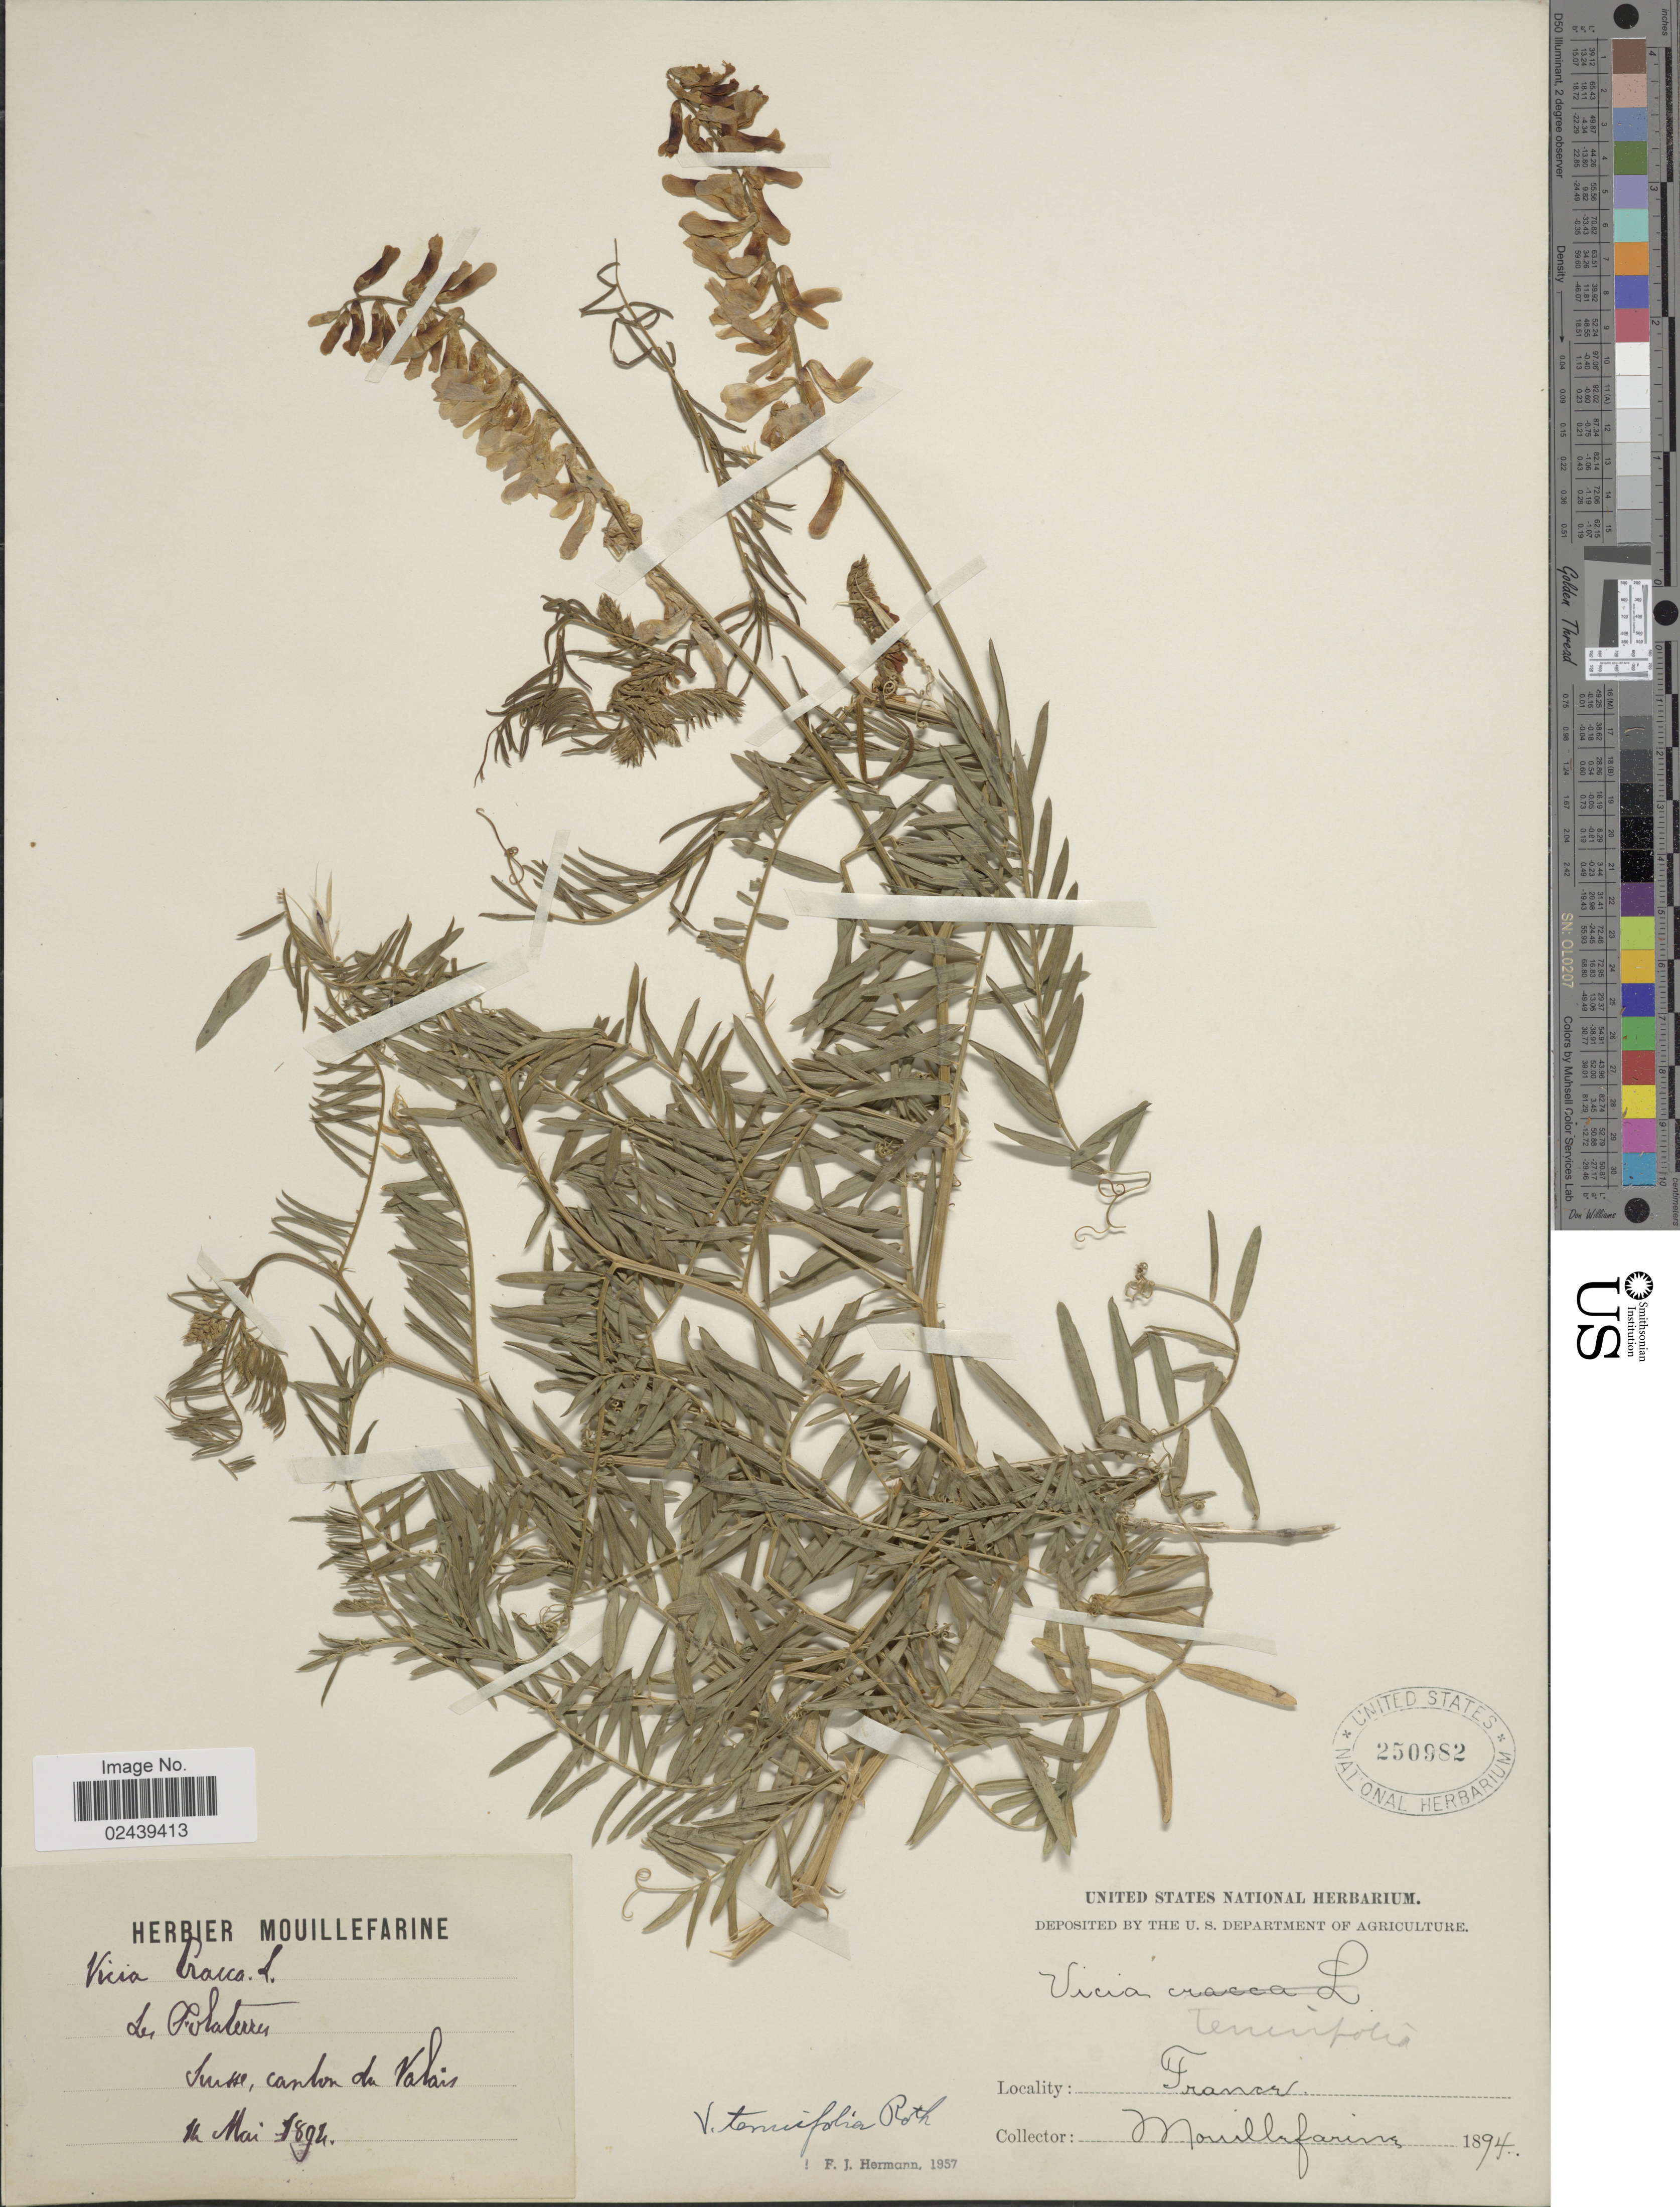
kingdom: Plantae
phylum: Tracheophyta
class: Magnoliopsida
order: Fabales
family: Fabaceae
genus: Vicia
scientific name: Vicia tenuifolia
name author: Ten.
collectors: A. Mouillefarine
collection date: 1894-05-14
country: Switzerland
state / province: Valais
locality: Les Polaterres, Suisse, canton de Valais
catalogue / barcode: US 250982